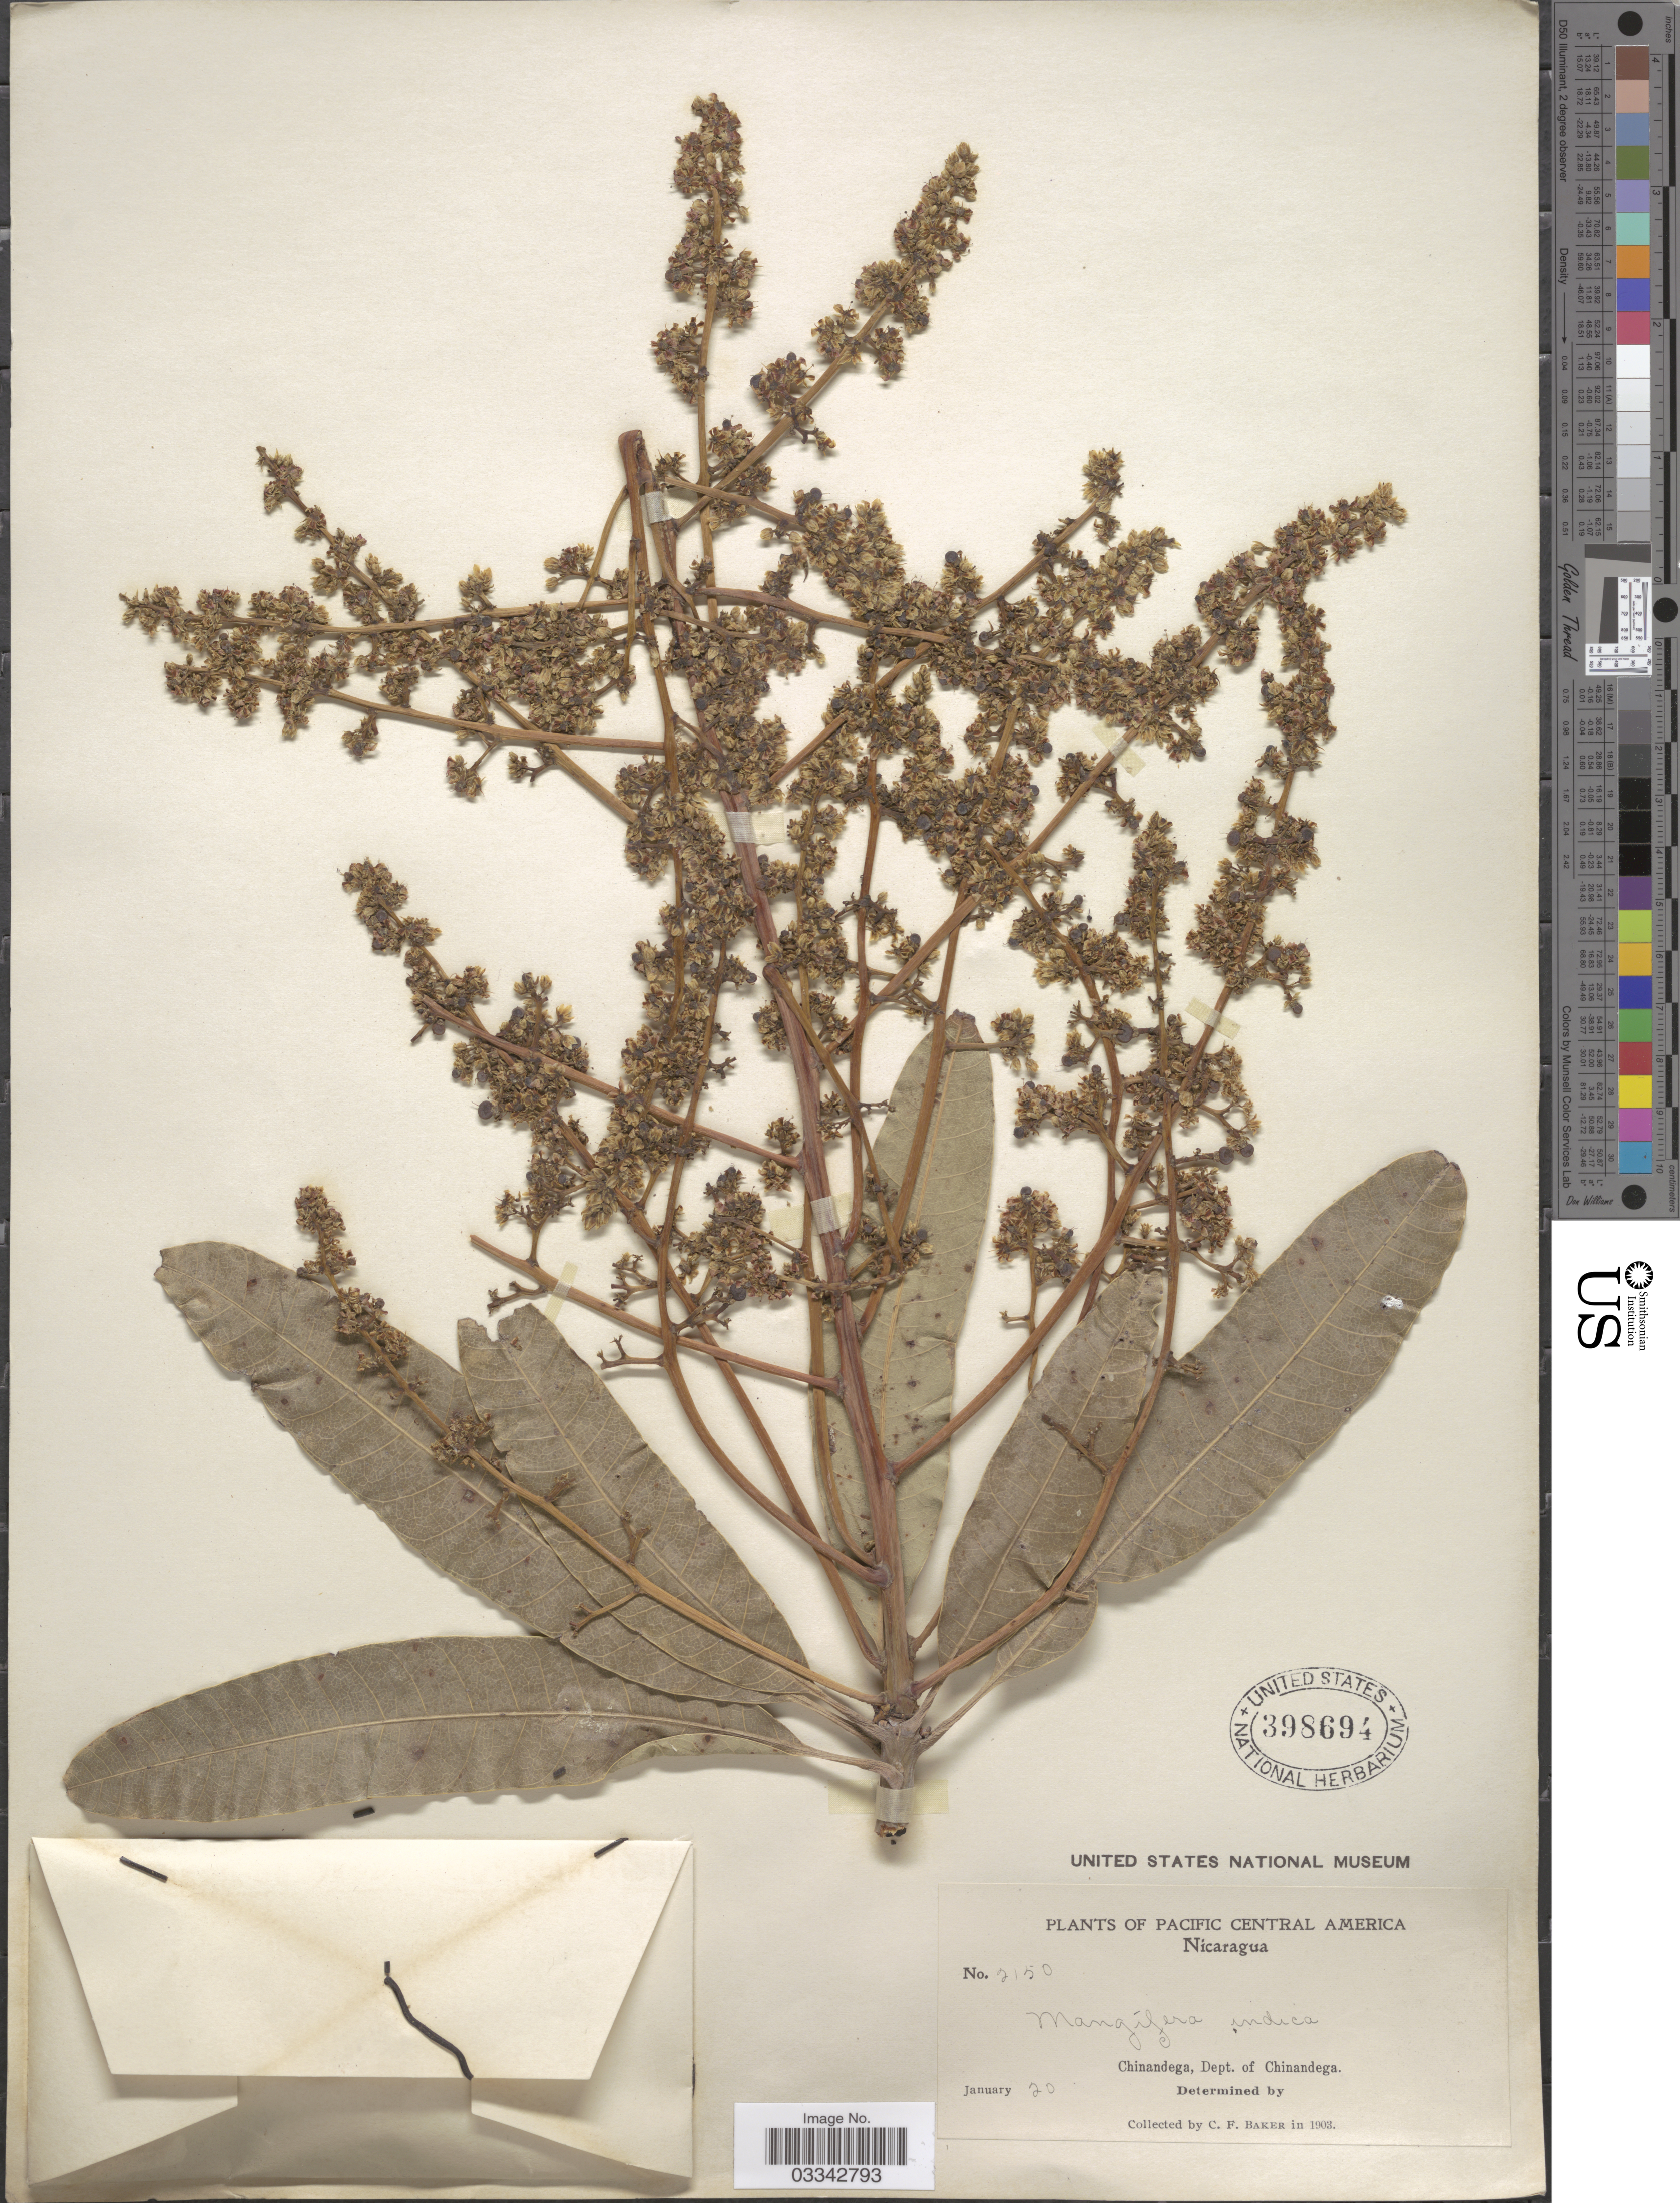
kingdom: Plantae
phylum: Tracheophyta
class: Magnoliopsida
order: Sapindales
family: Anacardiaceae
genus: Mangifera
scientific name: Mangifera indica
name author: L.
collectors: C. F. Baker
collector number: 2150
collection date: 1903-01-20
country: Nicaragua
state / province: Chinandega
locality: Pacific Central America. Dept. of Chinandega.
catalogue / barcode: US 398694